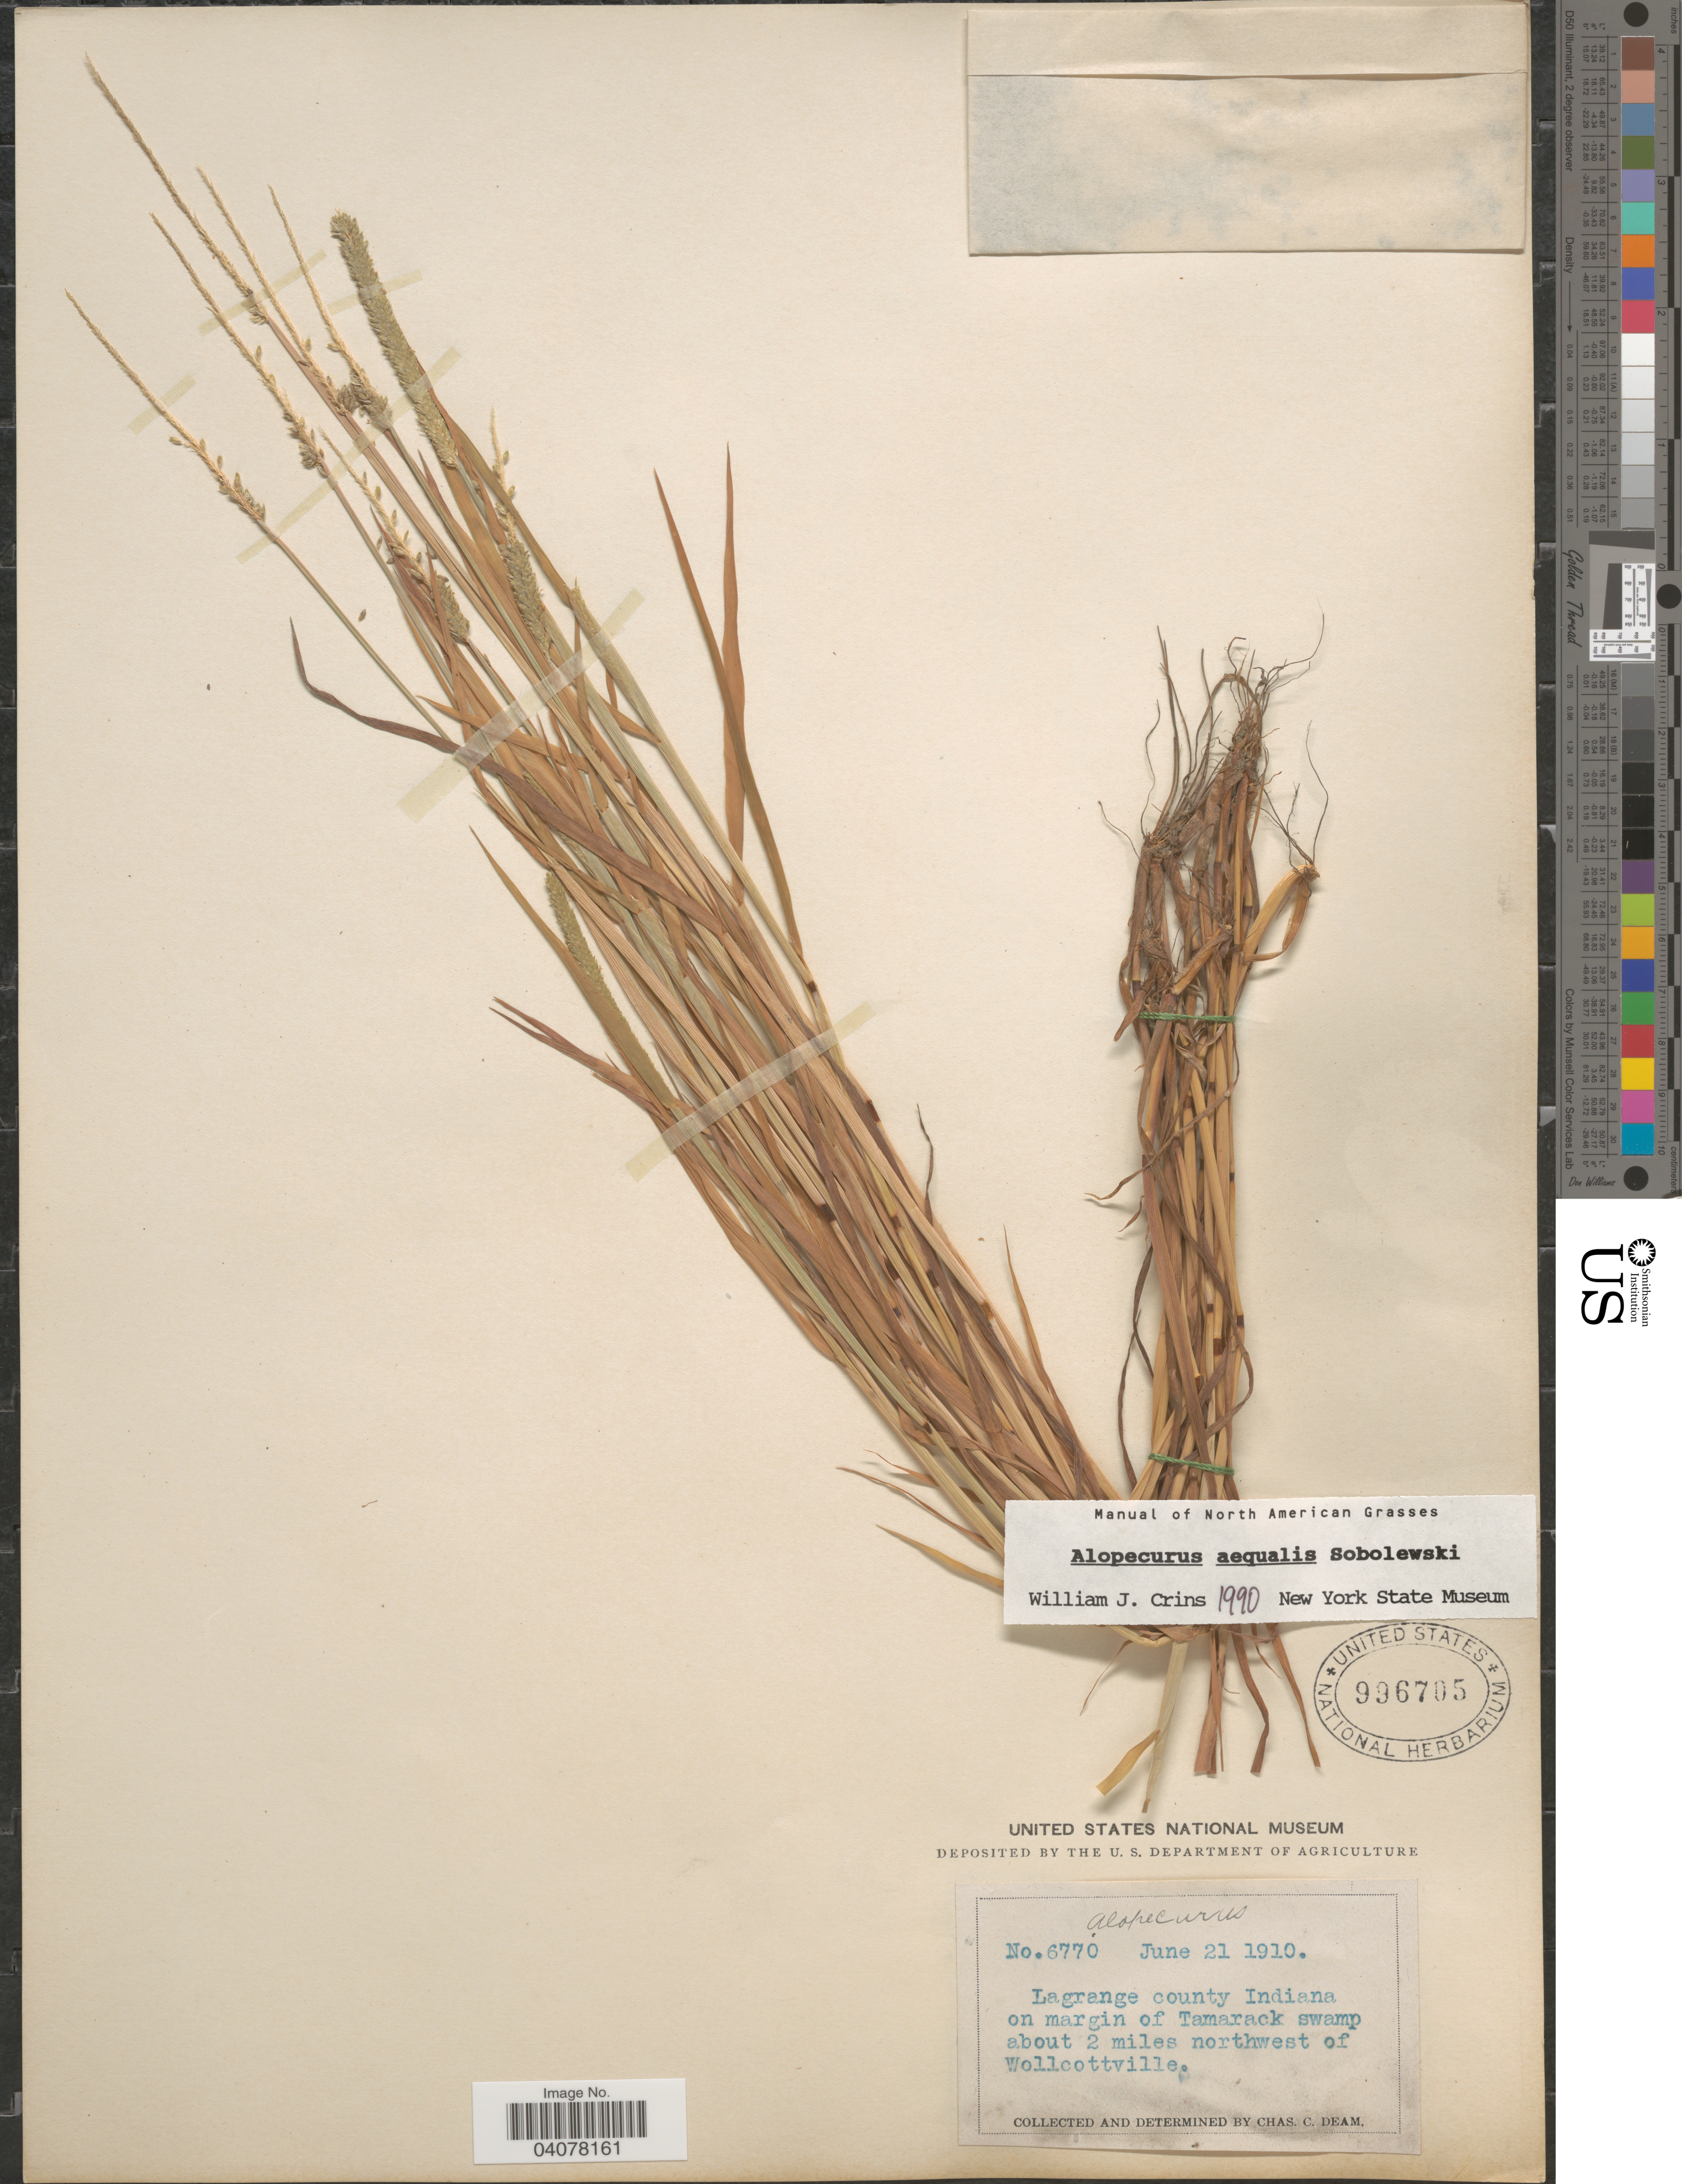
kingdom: Plantae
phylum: Tracheophyta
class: Liliopsida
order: Poales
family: Poaceae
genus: Alopecurus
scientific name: Alopecurus aequalis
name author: Sobol.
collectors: C. C. Deam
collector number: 6770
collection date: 1910-06-21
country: United States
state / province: Indiana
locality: Lagrange County. On margin of Tamarack swamp about 2 miles northwest of Wollcottville.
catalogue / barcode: US 996705